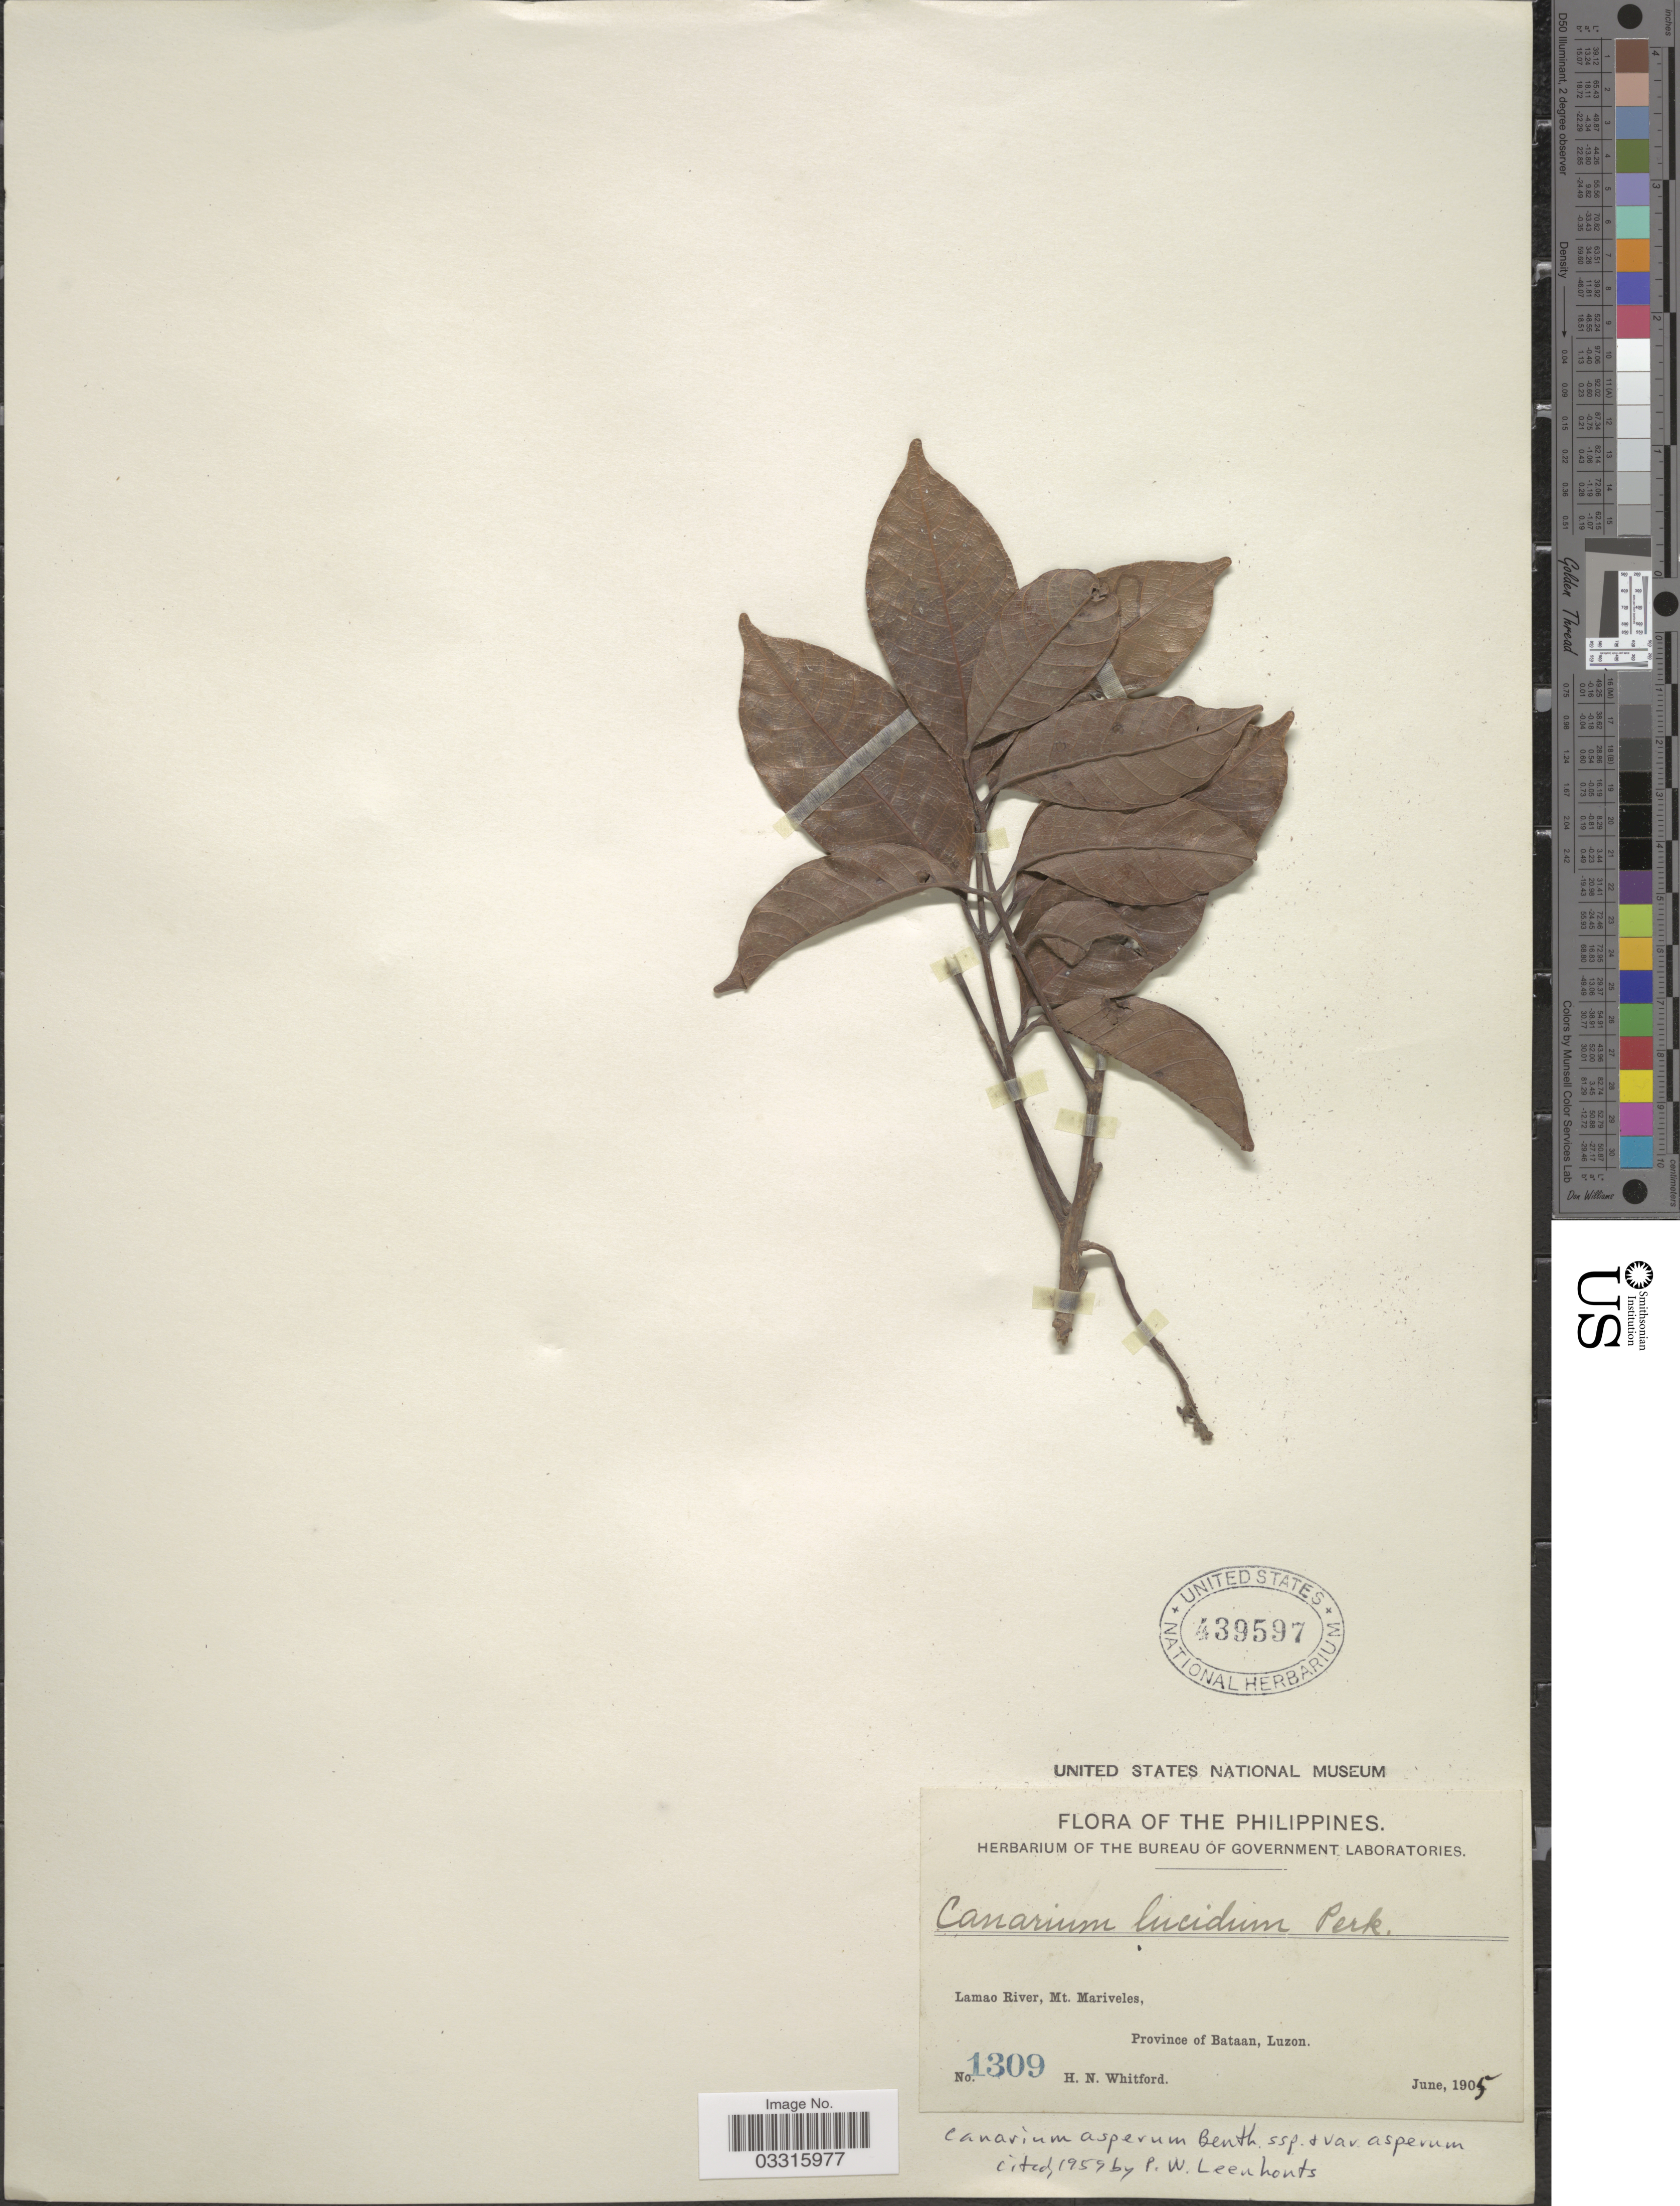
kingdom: Plantae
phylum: Tracheophyta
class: Magnoliopsida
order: Sapindales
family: Burseraceae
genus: Canarium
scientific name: Canarium asperum subsp. asperum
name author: Benth.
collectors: H. N. Whitford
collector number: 1309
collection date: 1905-06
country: Philippines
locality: Lamao River, Mt. Mariveles, Province of Bataan, Luzon.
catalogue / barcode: US 439597